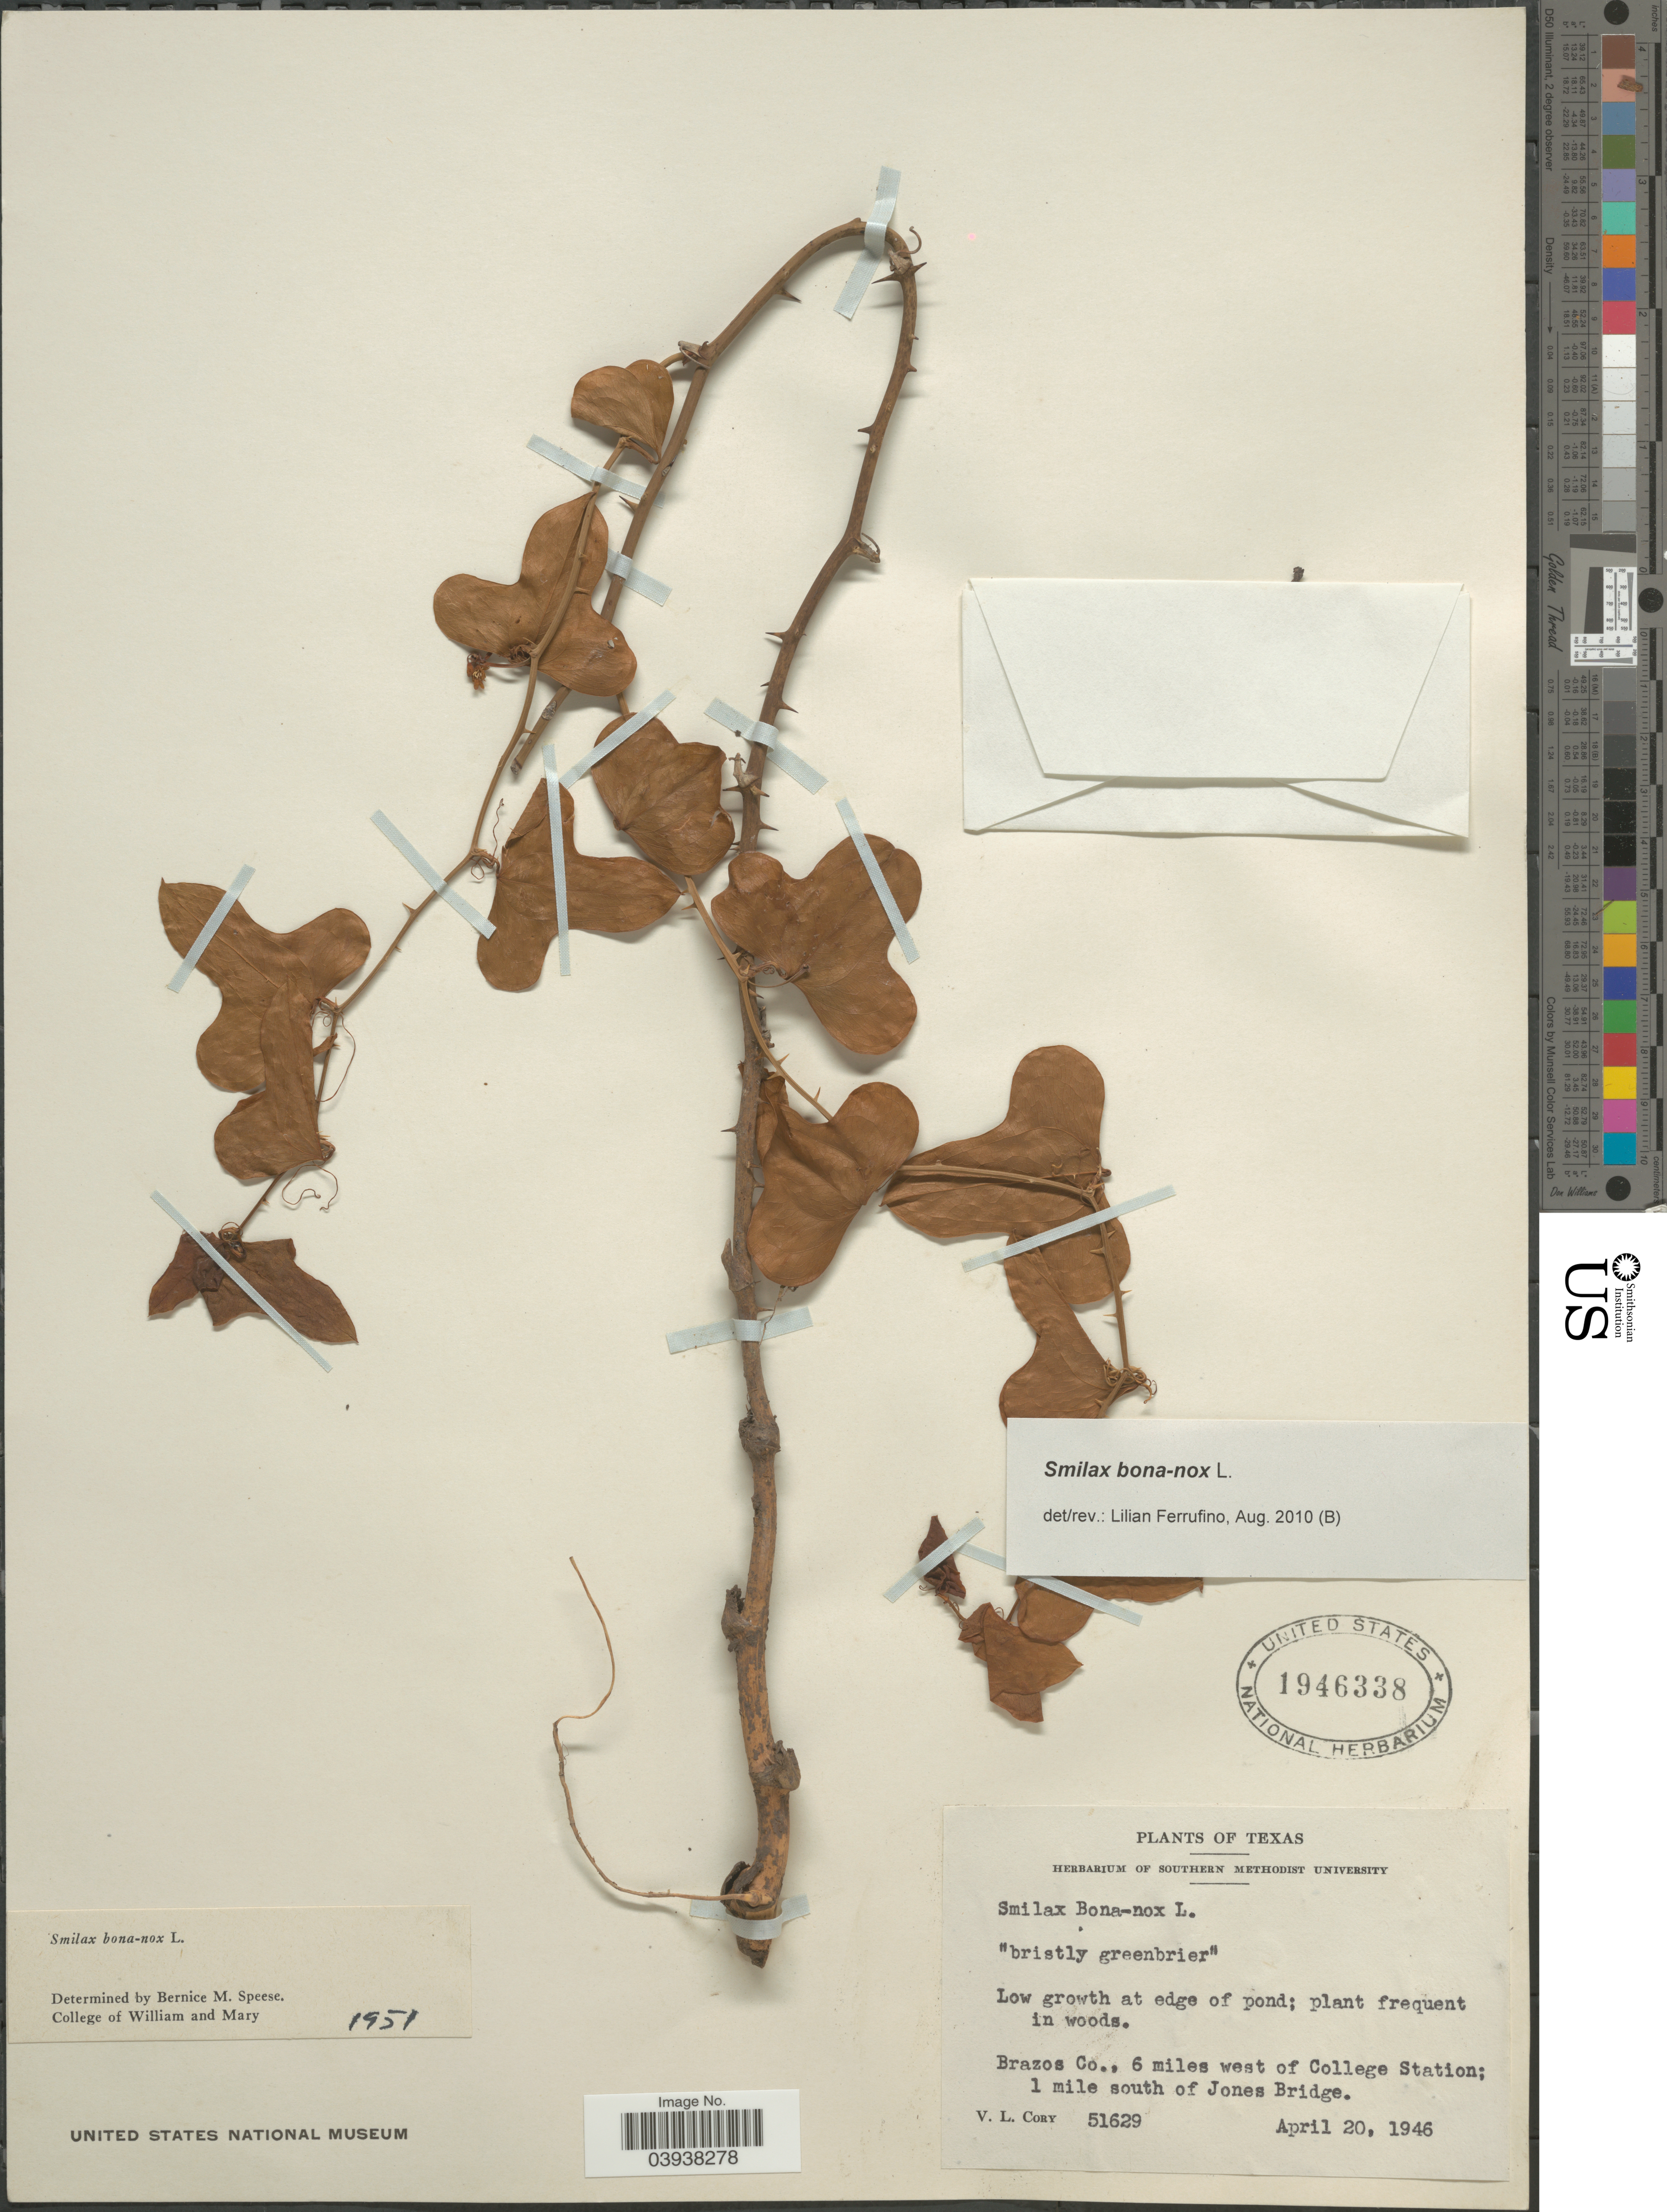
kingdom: Plantae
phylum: Tracheophyta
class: Liliopsida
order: Liliales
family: Smilacaceae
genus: Smilax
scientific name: Smilax bona-nox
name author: L.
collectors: V. Cory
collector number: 51629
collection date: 1946-04-20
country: United States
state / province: Texas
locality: Brazos Co., 6 miles west of College Station; 1 mile south of Jones Bridge.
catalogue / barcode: US 1946338